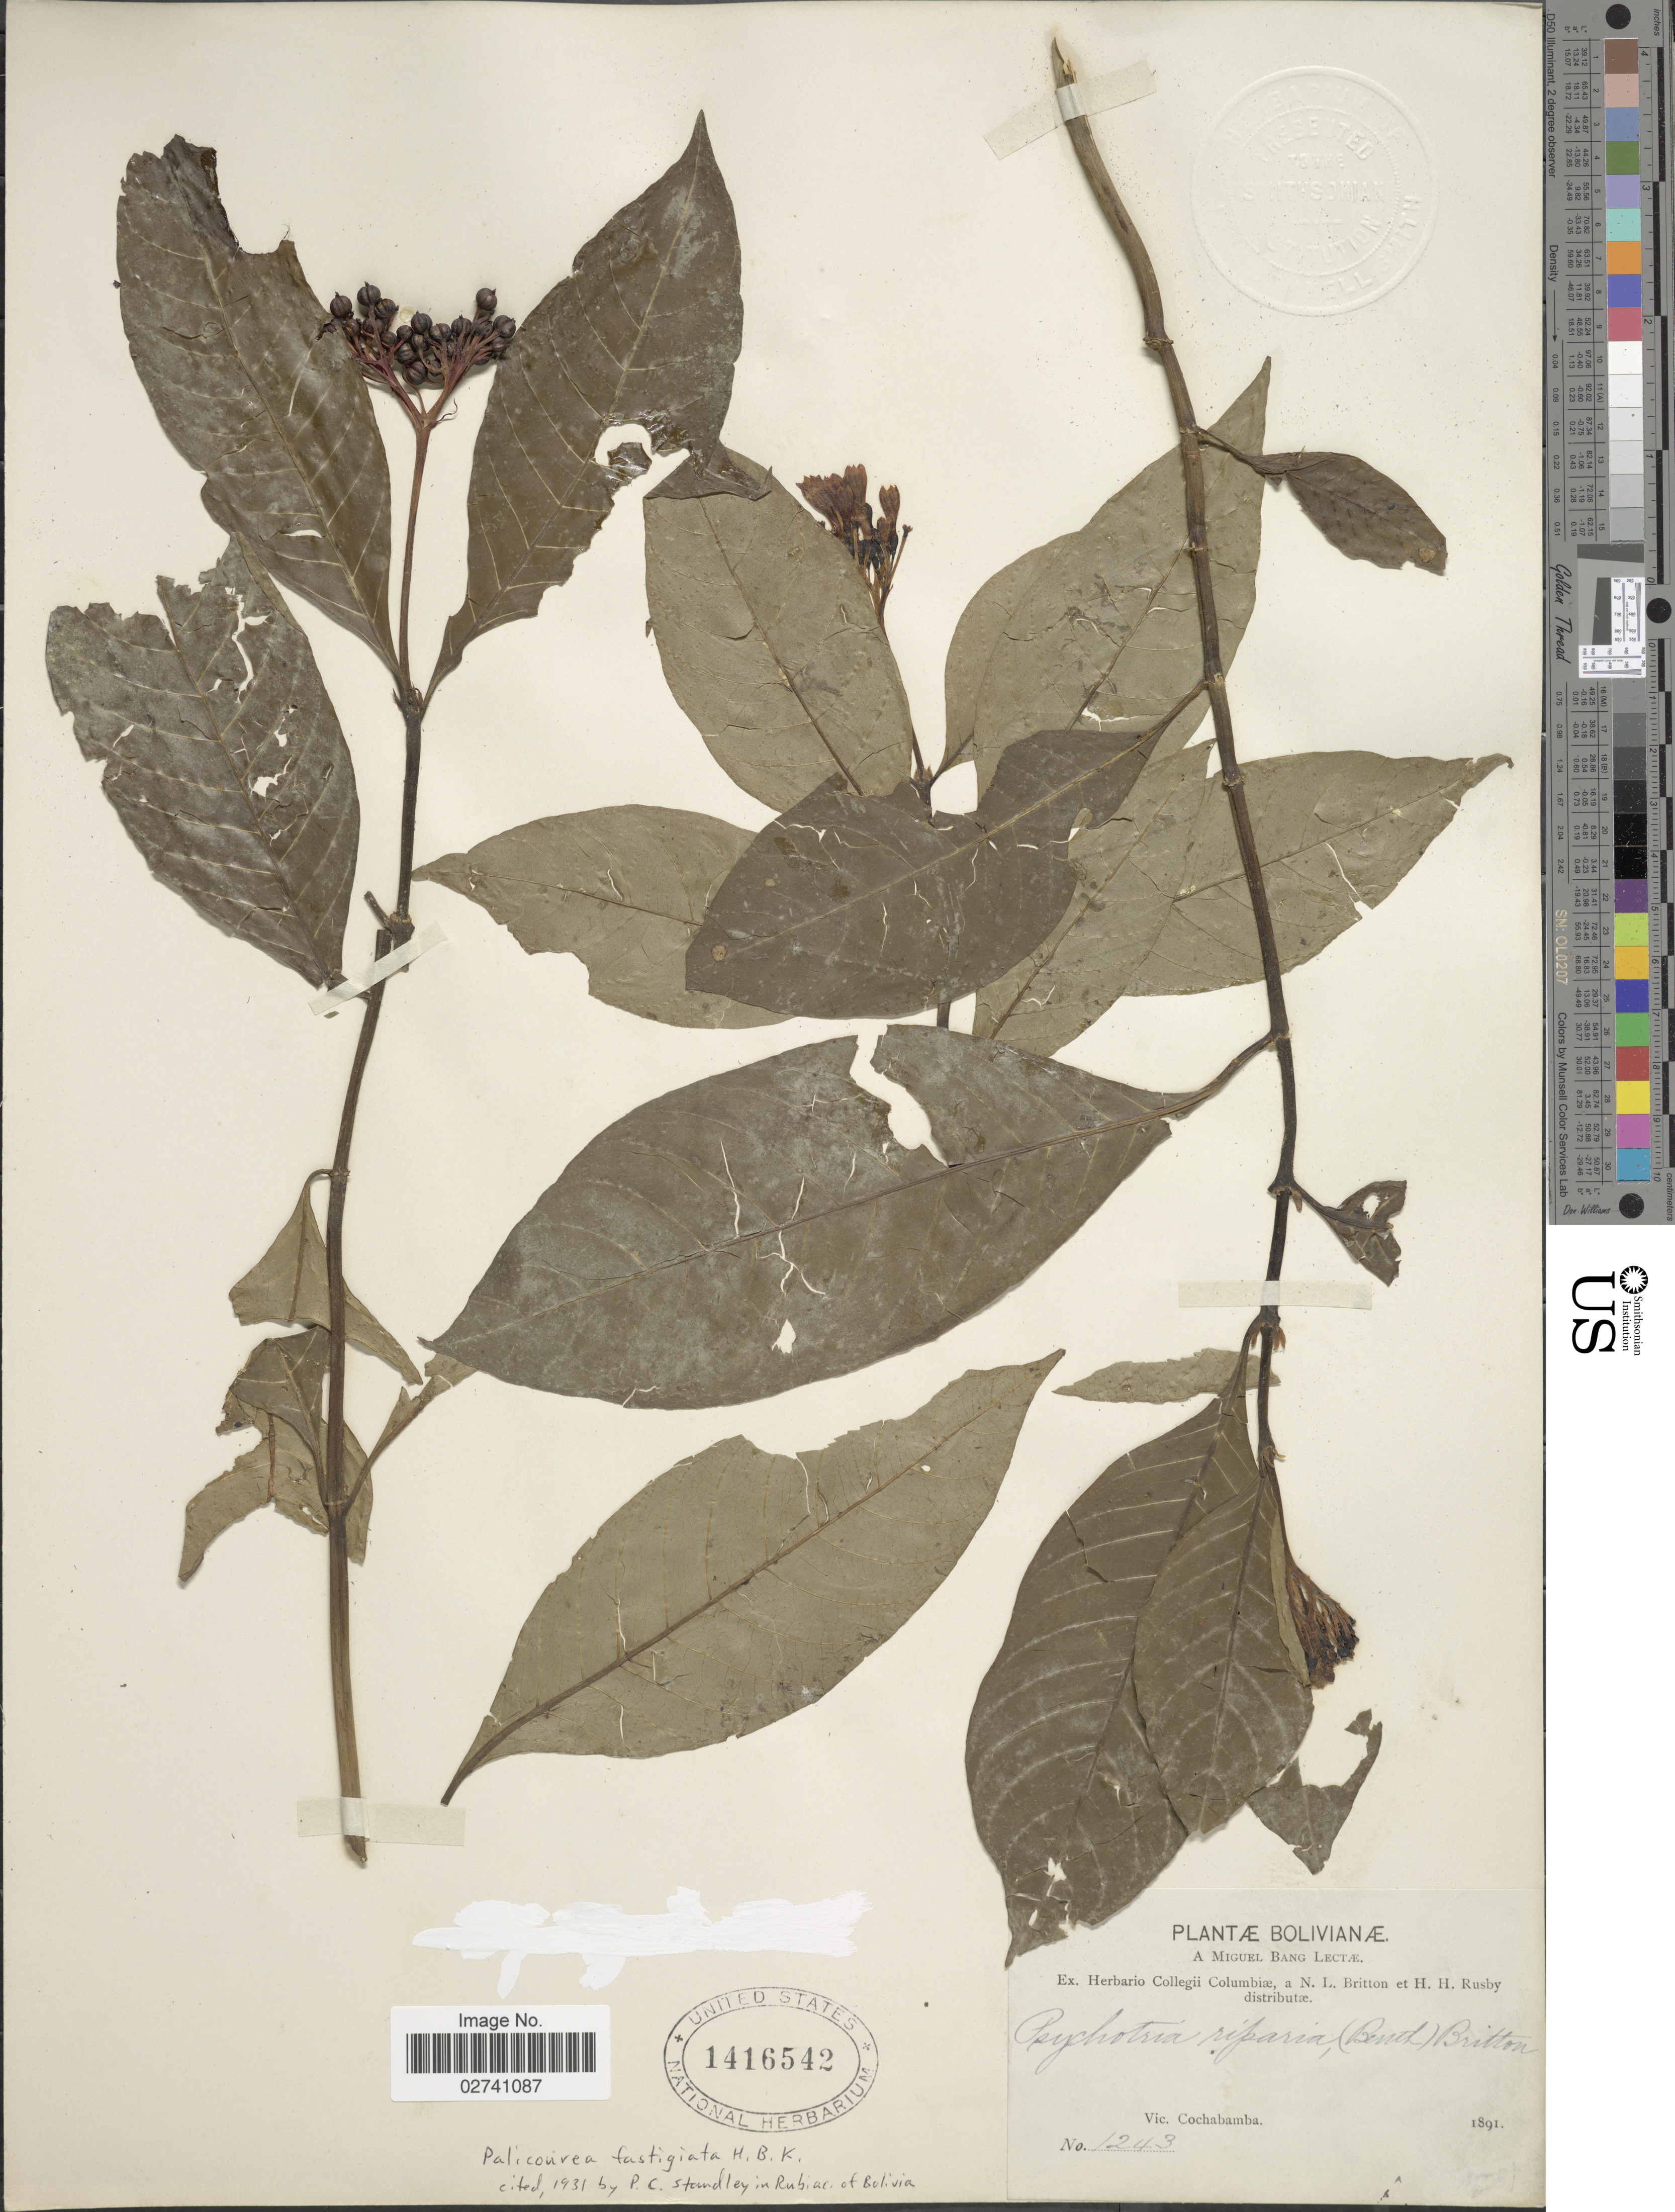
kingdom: Plantae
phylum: Tracheophyta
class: Magnoliopsida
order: Gentianales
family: Rubiaceae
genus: Palicourea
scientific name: Palicourea crocea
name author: (Sw.) Schult.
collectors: M. Bang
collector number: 1243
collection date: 1891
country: Bolivia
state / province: Cochabamba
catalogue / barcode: US 1416542